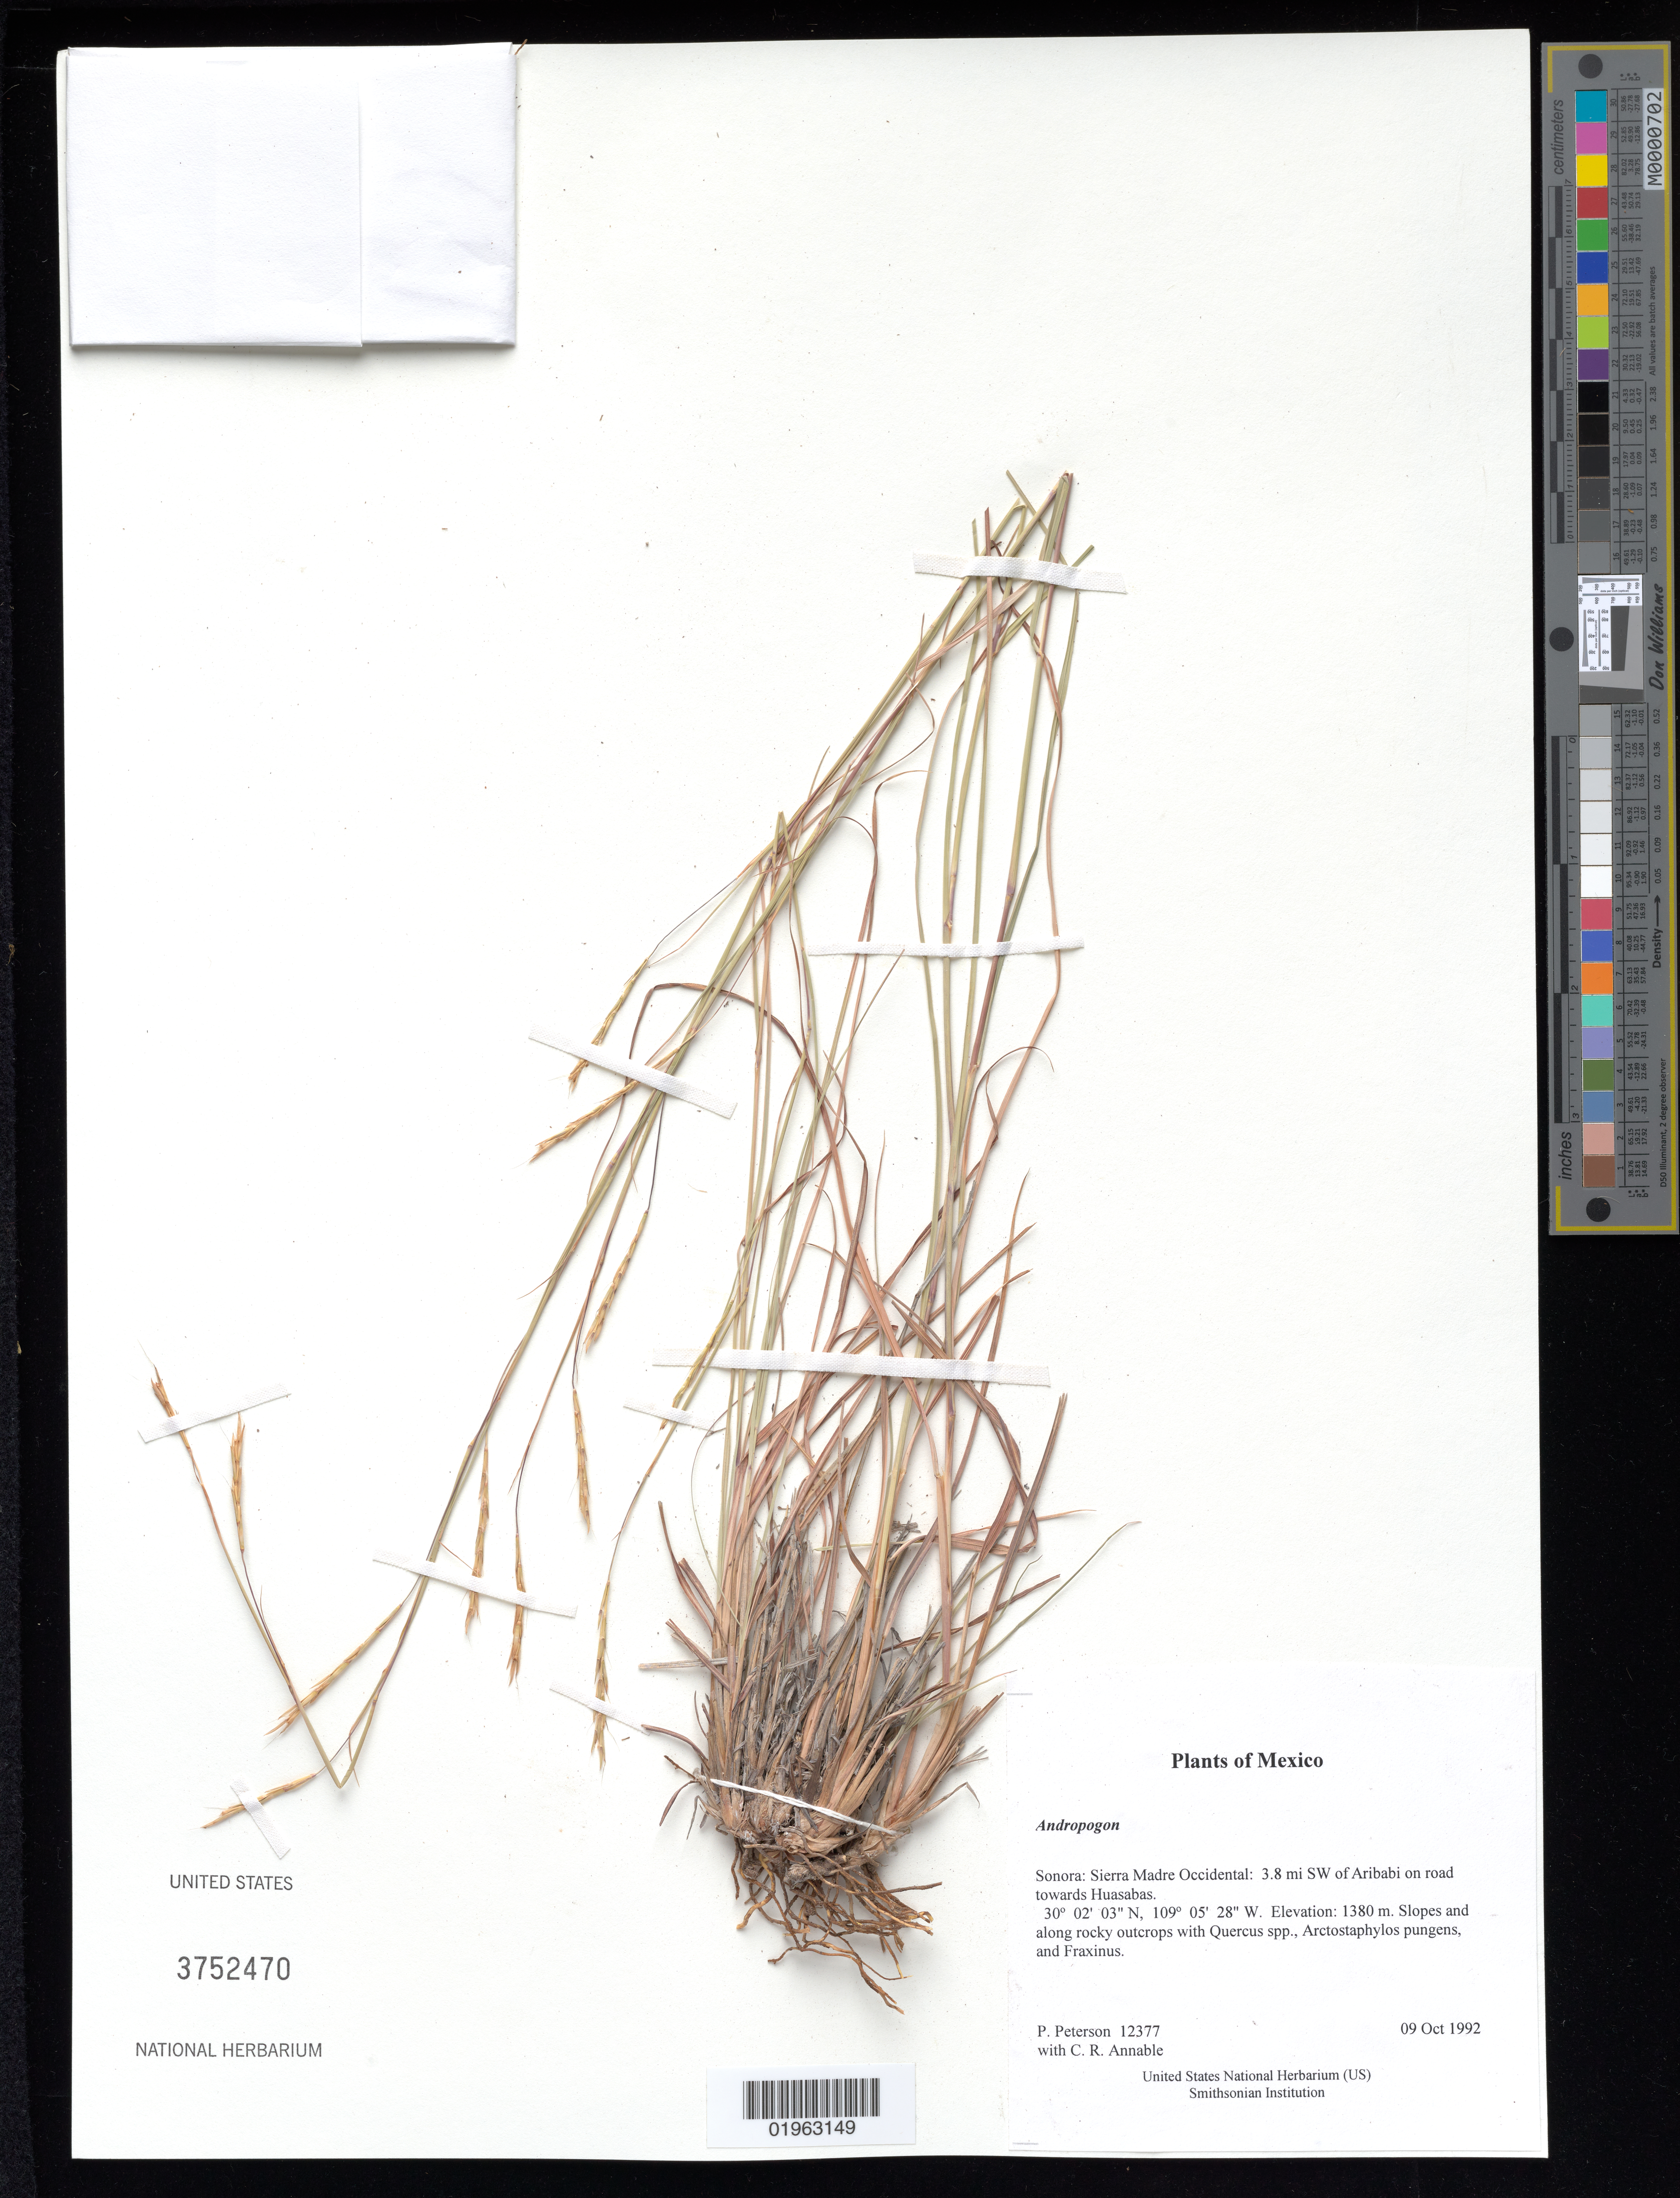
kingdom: Plantae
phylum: Tracheophyta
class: Liliopsida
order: Poales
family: Poaceae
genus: Andropogon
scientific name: Andropogon sp.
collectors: P. M. Peterson & C. R. Annable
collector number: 12377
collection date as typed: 09 Oct 1992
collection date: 1992-10-09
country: Mexico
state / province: Sonora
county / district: Sierra Madre Occidental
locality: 3.8 mi SW of Aribabi on road towards Huasabas.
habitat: Slopes and along rocky outcrops with Quercus spp., Arctostaphylos pungens, and Fraxinus.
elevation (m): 1380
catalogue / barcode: US 3752470